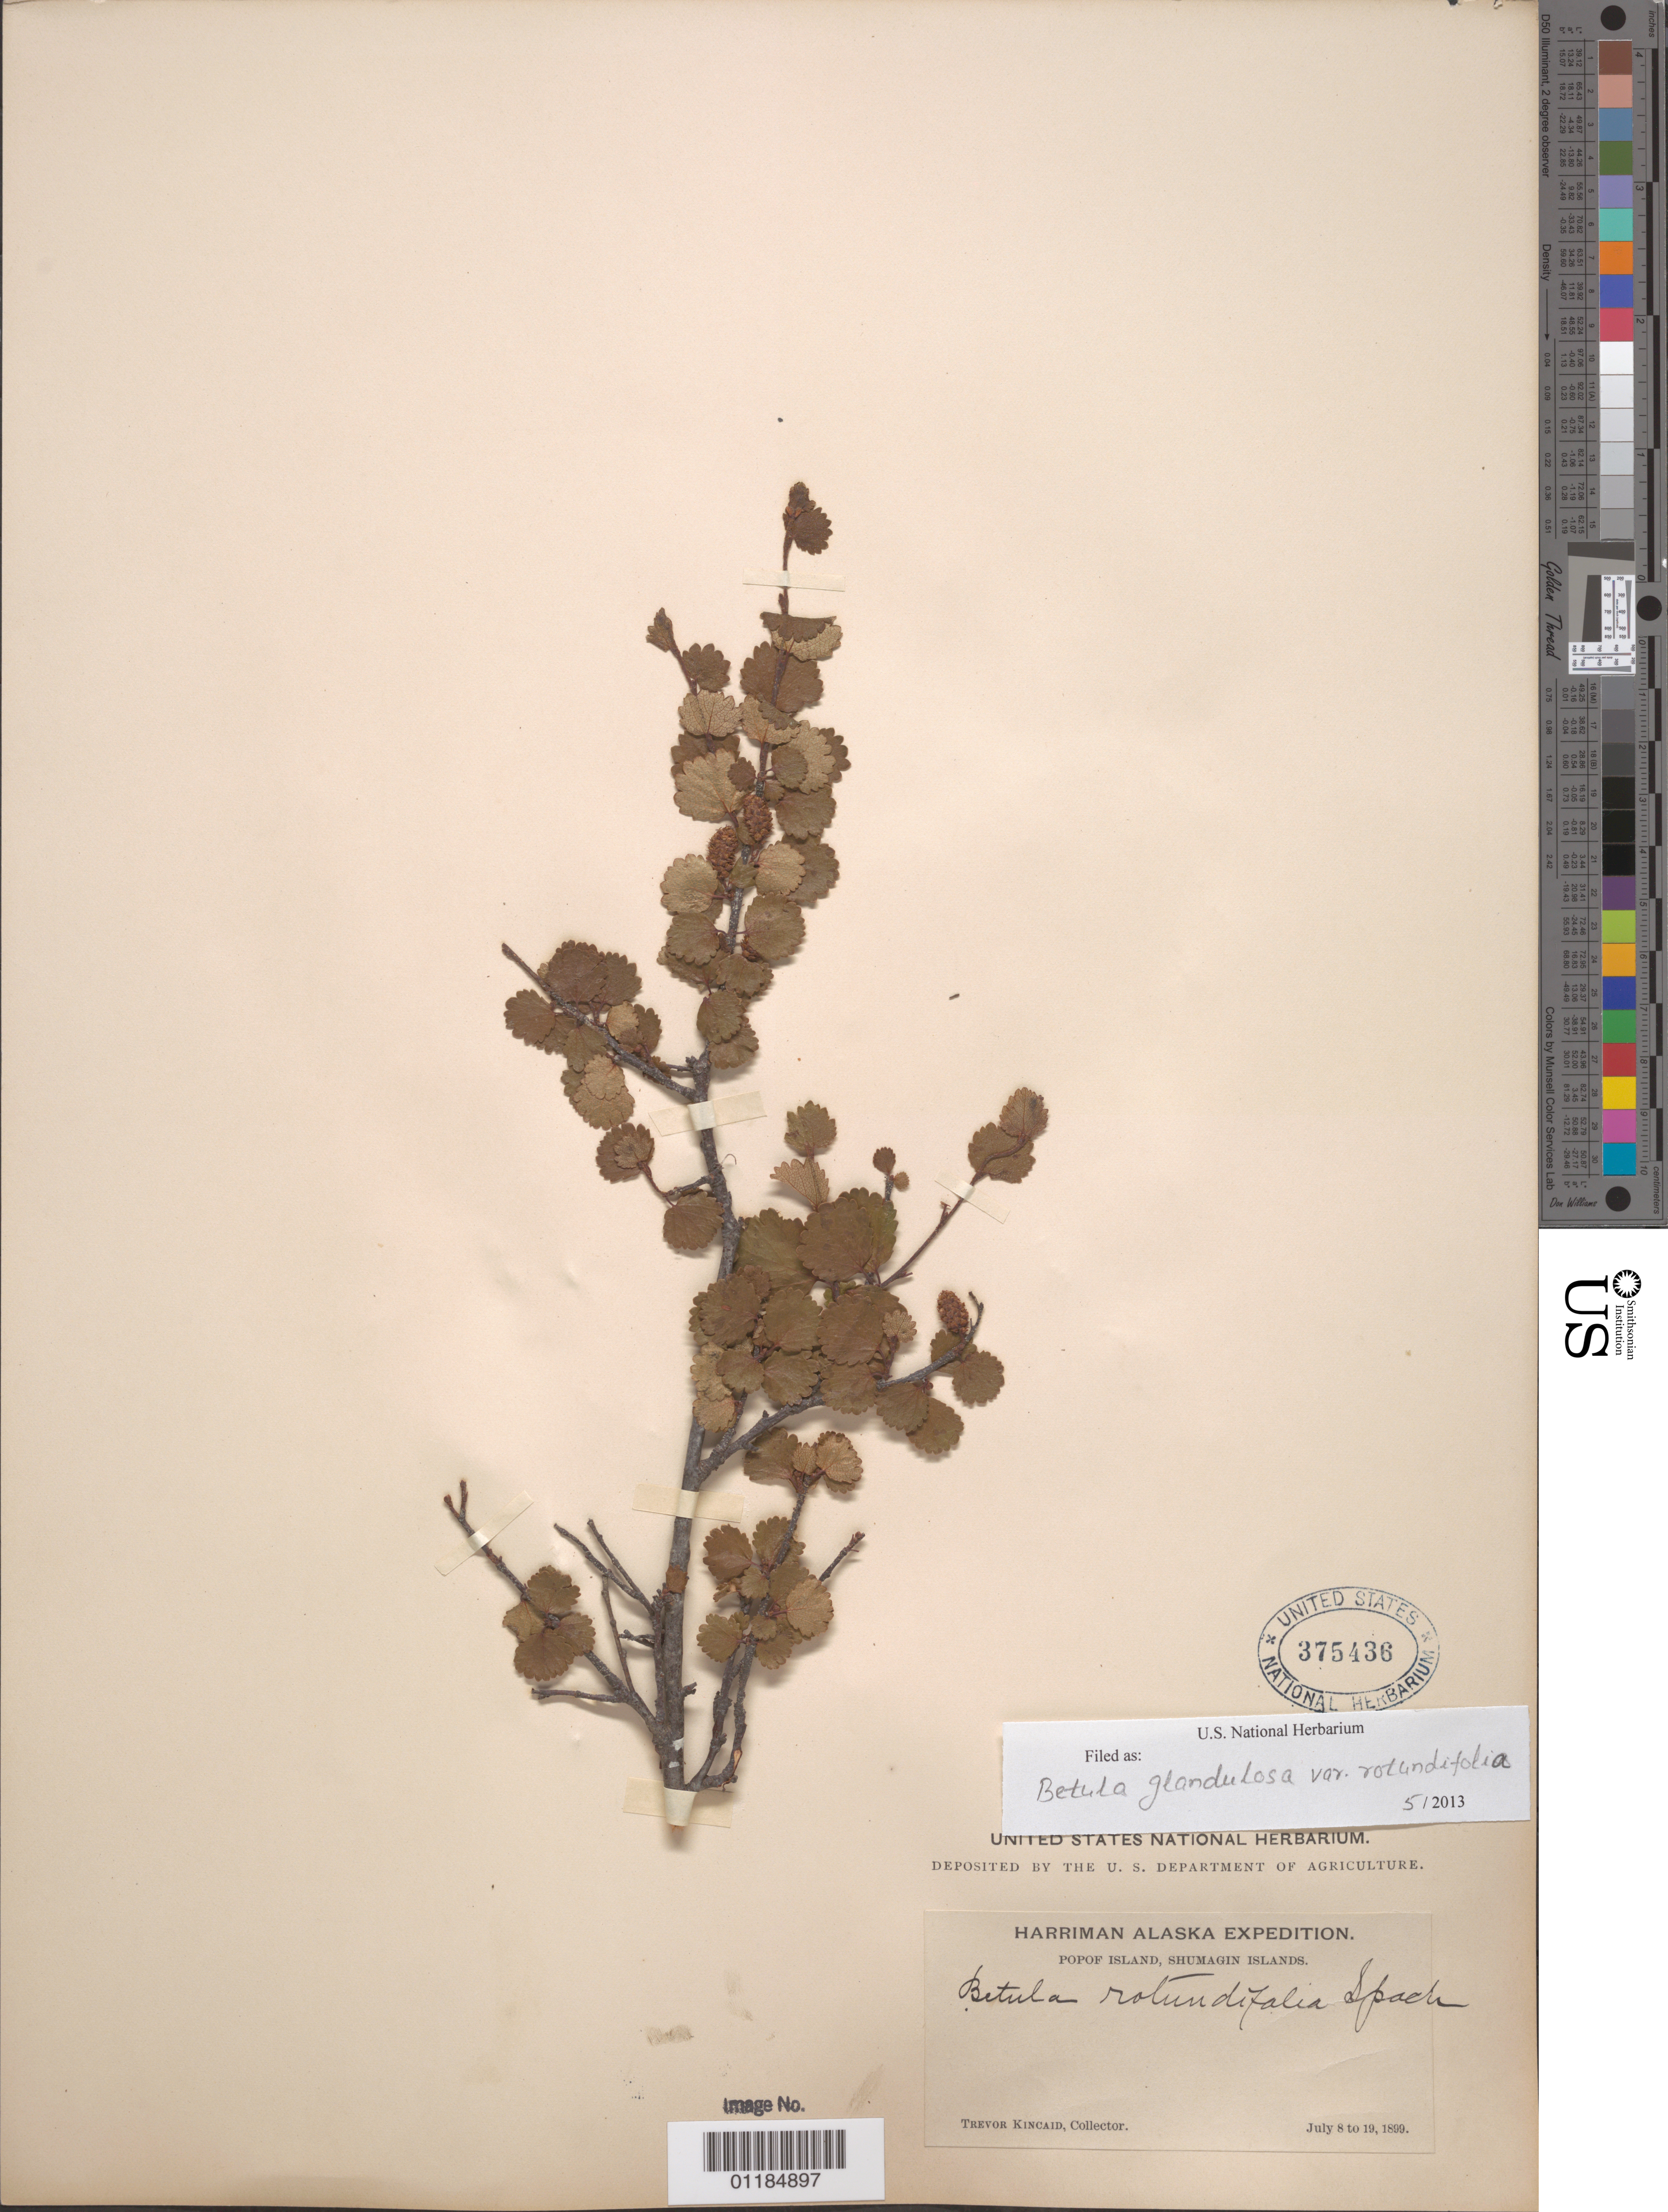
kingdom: Plantae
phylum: Tracheophyta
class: Magnoliopsida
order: Fagales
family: Betulaceae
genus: Betula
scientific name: Betula glandulosa var. rotundifolia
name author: (Spach) Regel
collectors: T. C. Kincaid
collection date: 1899-07-08/1899-07-19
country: United States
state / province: Alaska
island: Popof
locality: Popof Island.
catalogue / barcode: US 375436